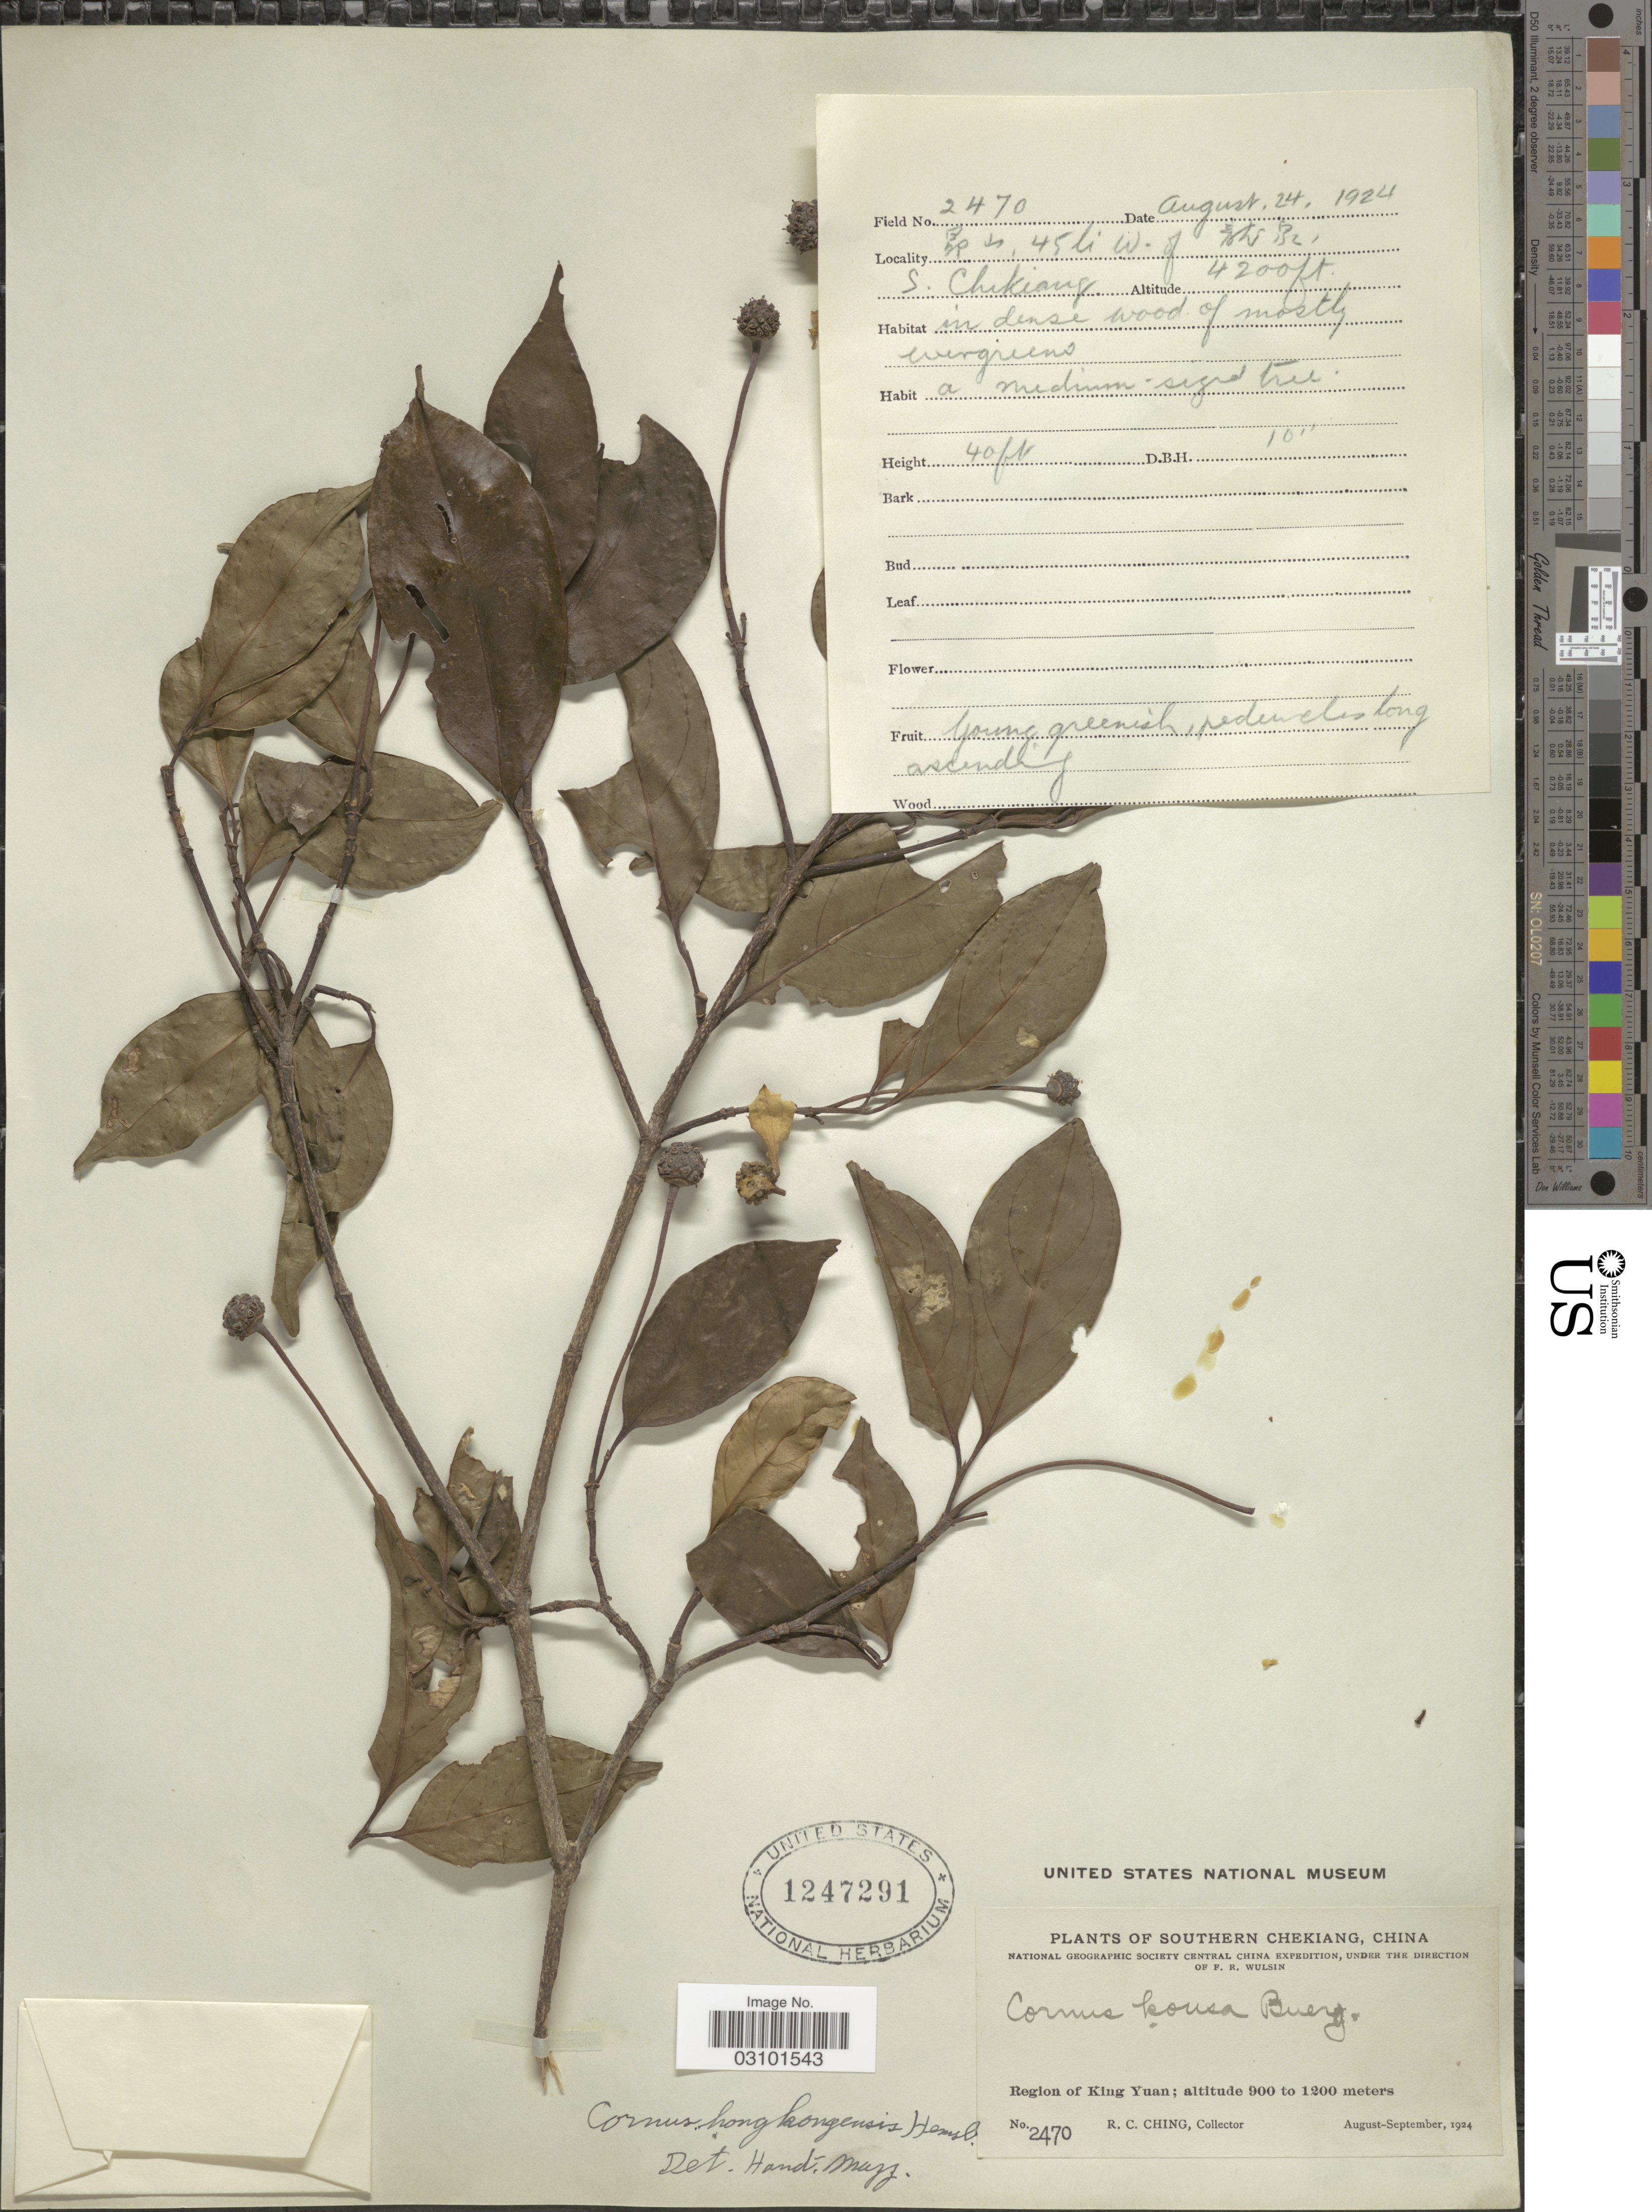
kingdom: Plantae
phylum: Tracheophyta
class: Magnoliopsida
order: Cornales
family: Cornaceae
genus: Cornus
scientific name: Cornus hongkongensis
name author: Hemsl.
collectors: R. C. Ching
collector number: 2470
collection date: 1924-08-24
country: China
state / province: Zhejiang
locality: Southern Chekiang. Region of King Yuan. 45 li W. of [illegible text]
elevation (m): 900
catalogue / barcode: US 1247291